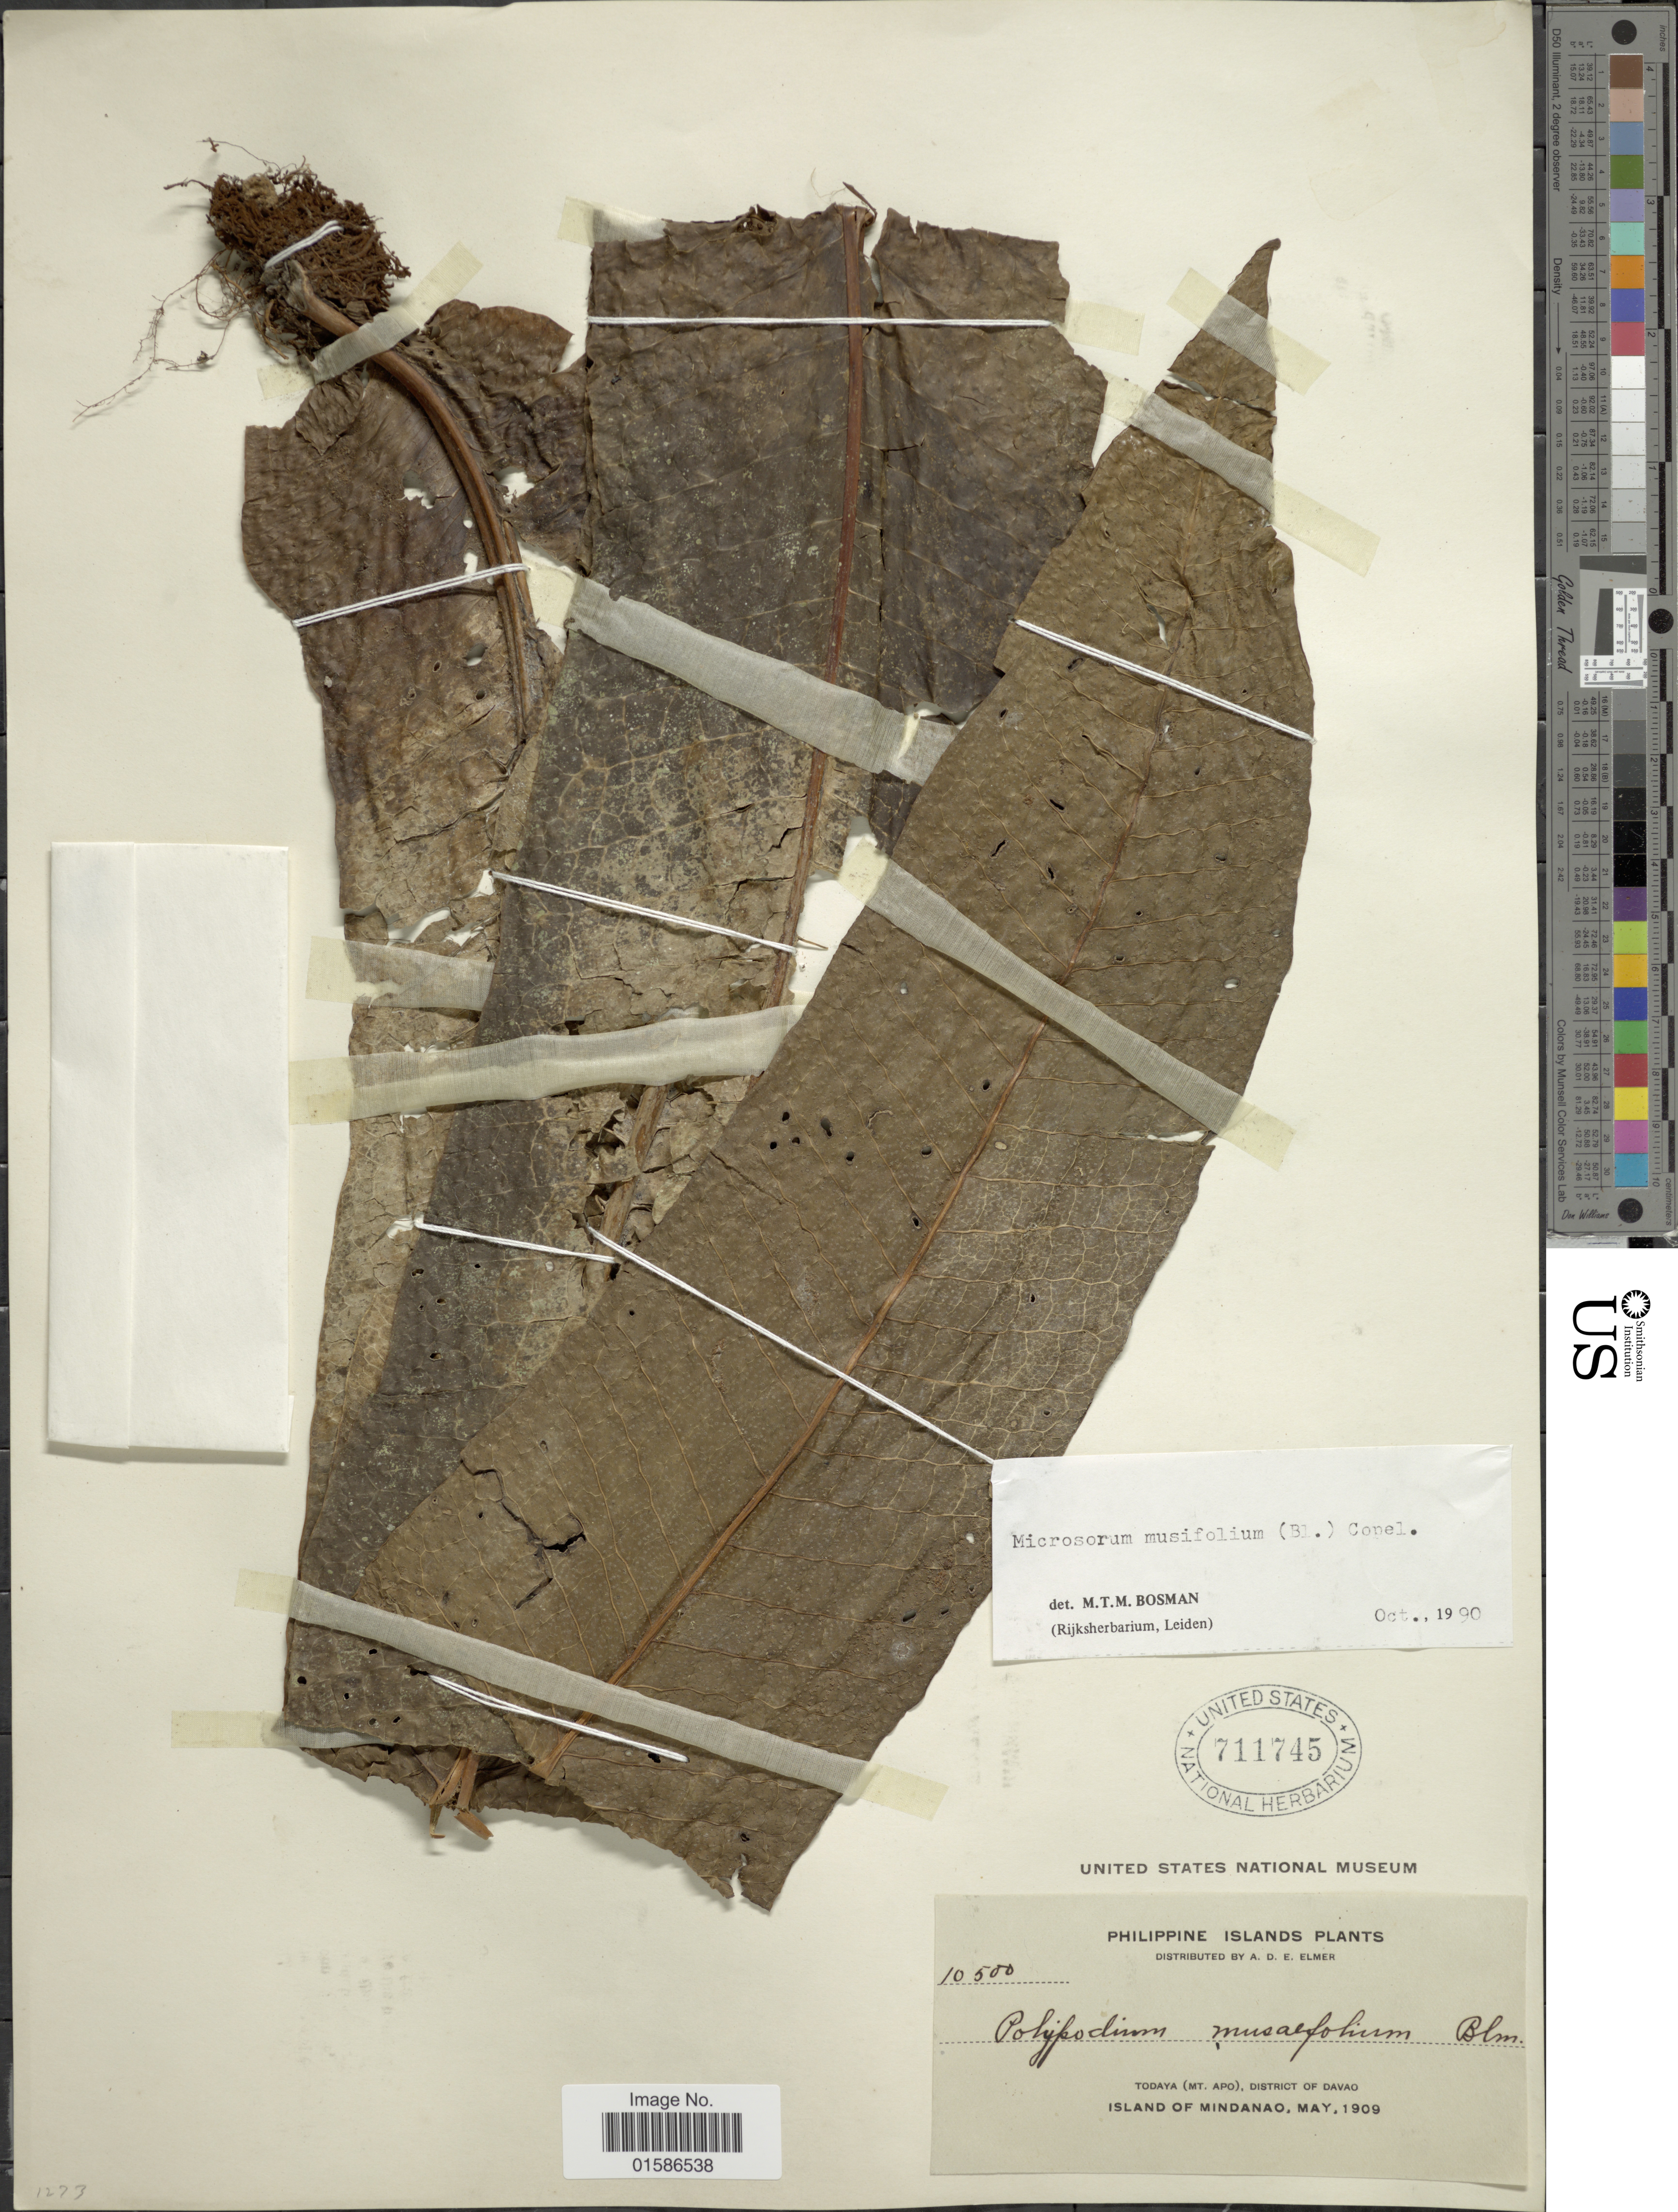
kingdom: Plantae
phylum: Tracheophyta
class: Polypodiopsida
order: Polypodiales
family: Polypodiaceae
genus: Microsorum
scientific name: Microsorum musifolium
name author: (Blume) Copel.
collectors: A. D. E. Elmer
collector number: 10500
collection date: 1909-05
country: Philippines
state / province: Davao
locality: Philippine Islands, Todaya (Mt.Apo), District of Davao, Island of Mindanao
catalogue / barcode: US 711745